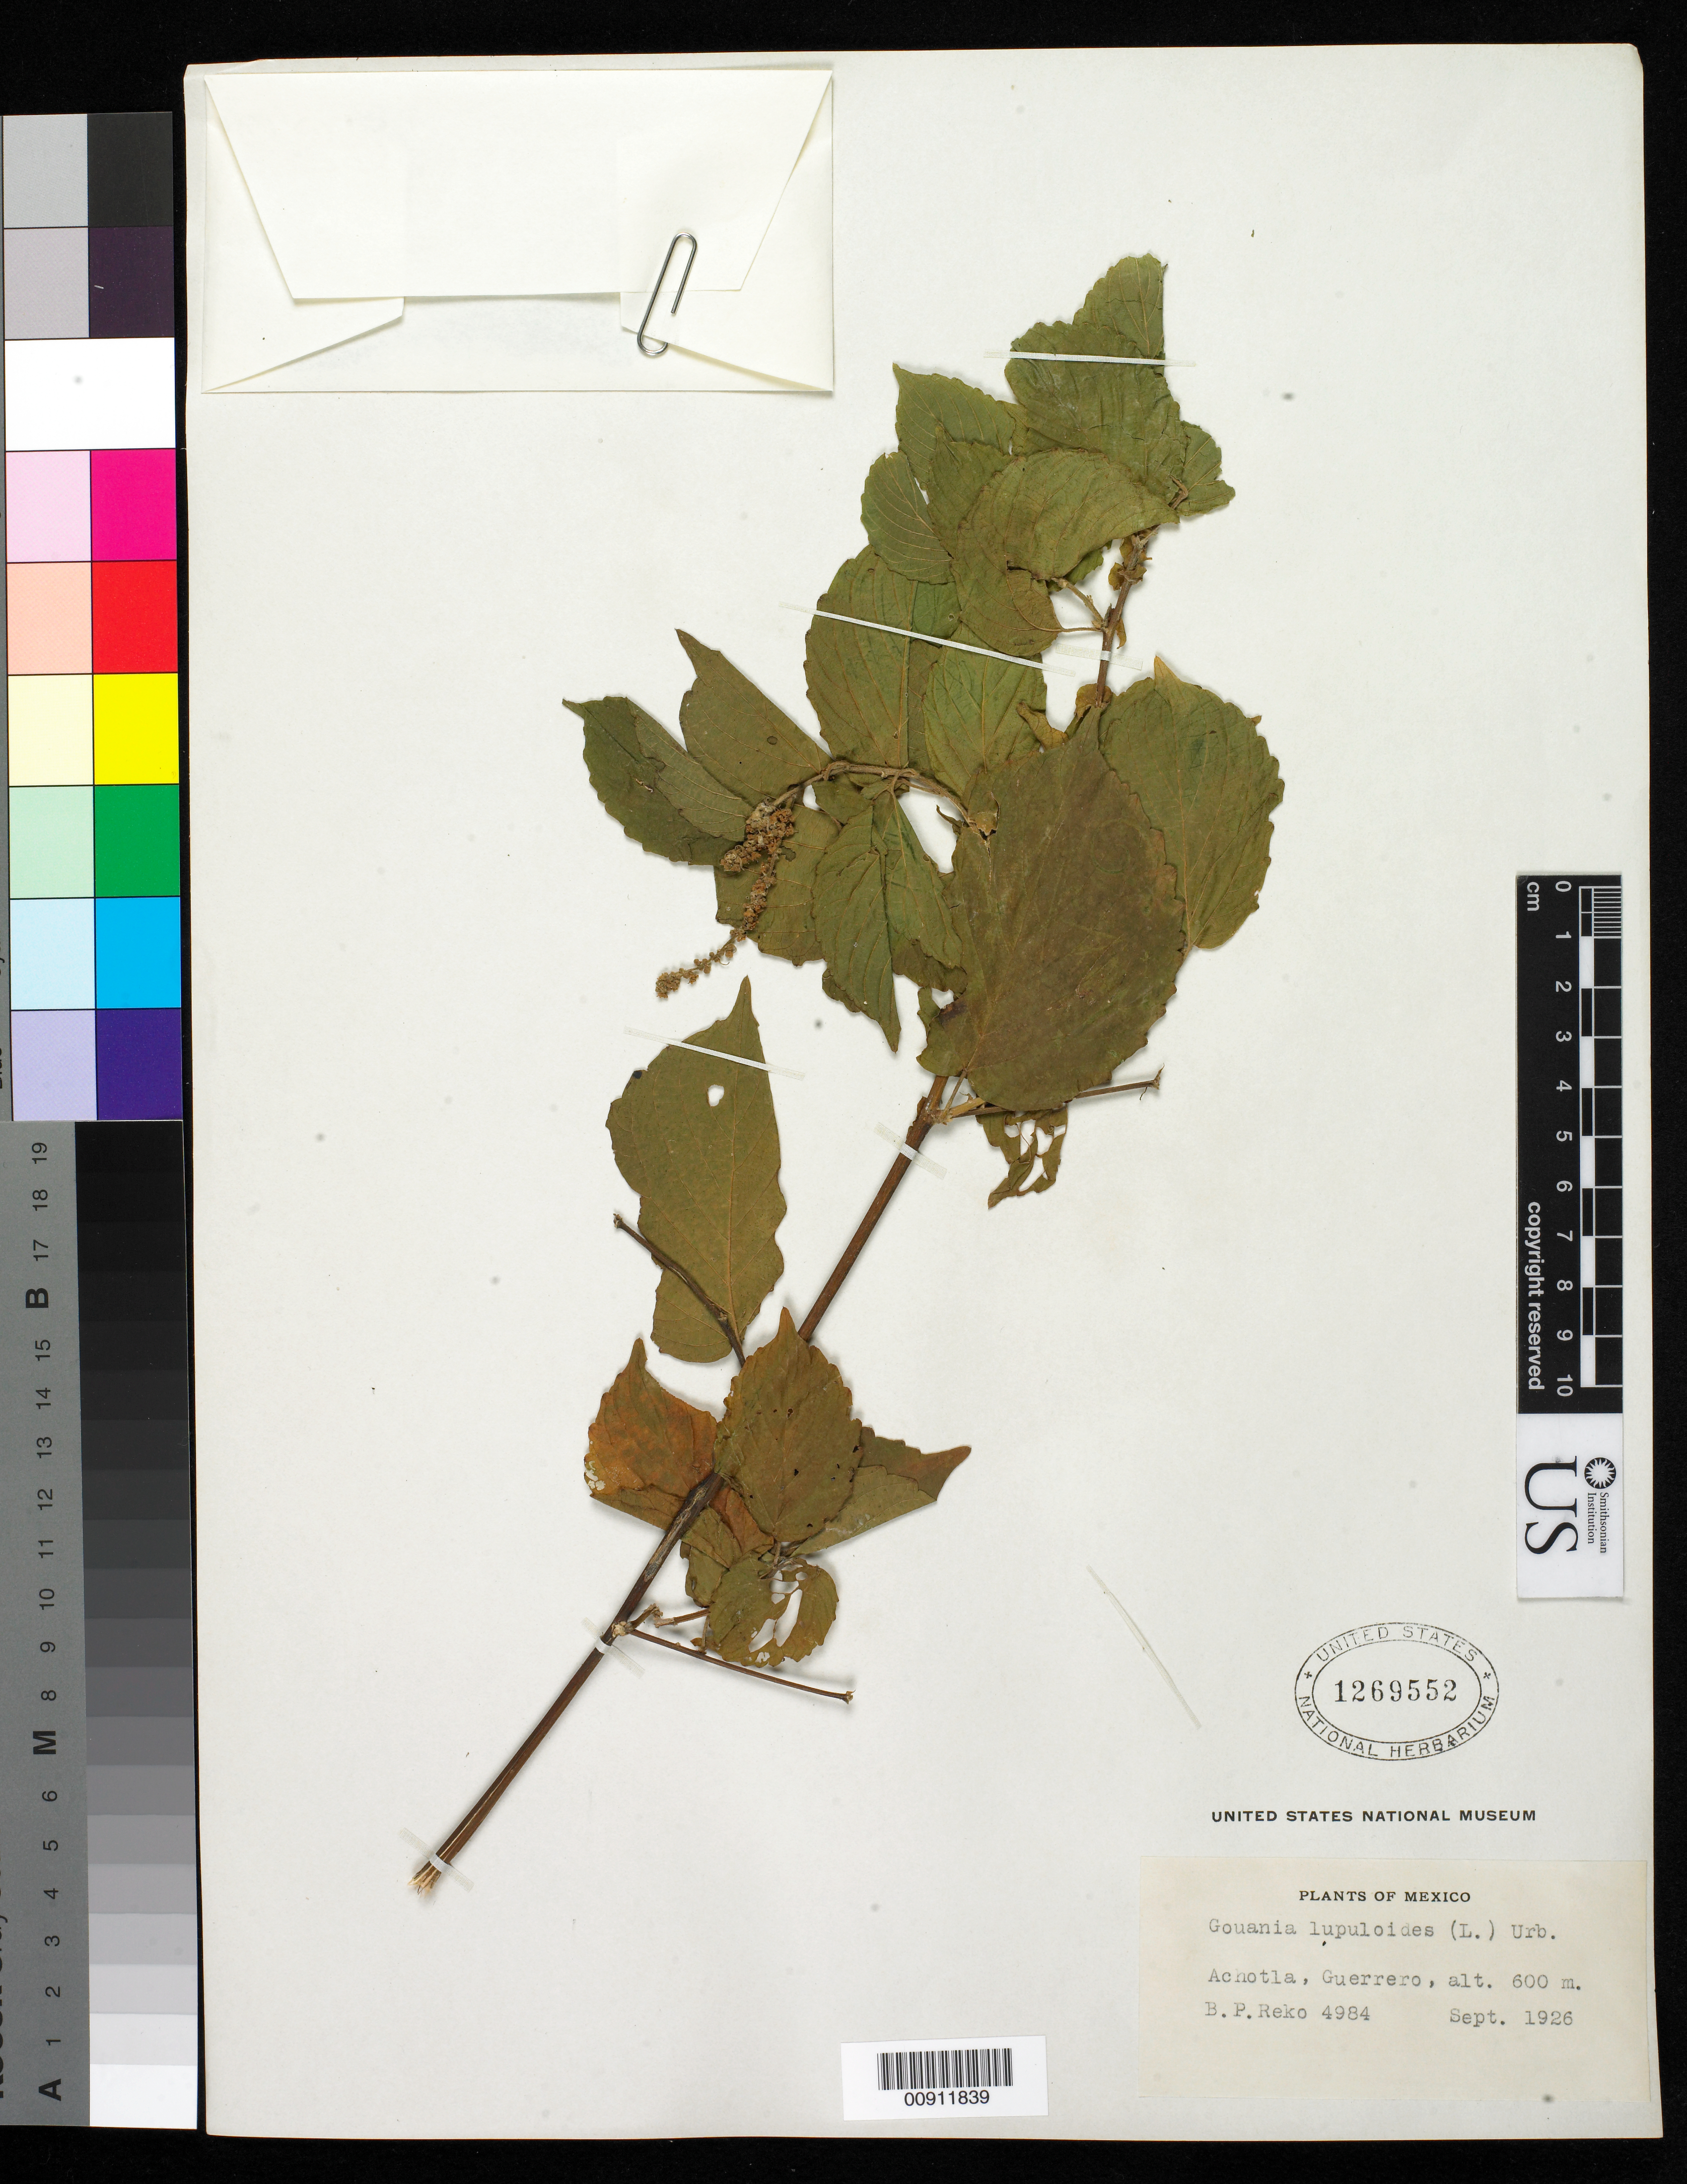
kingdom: Plantae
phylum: Tracheophyta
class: Magnoliopsida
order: Rosales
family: Rhamnaceae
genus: Gouania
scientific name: Gouania lupuloides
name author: (L.) Urb.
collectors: B. P. Reko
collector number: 4984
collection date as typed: Sep 1926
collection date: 1926-09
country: Mexico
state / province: Guerrero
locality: Achotla, Guerrero.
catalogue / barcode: US 1269552